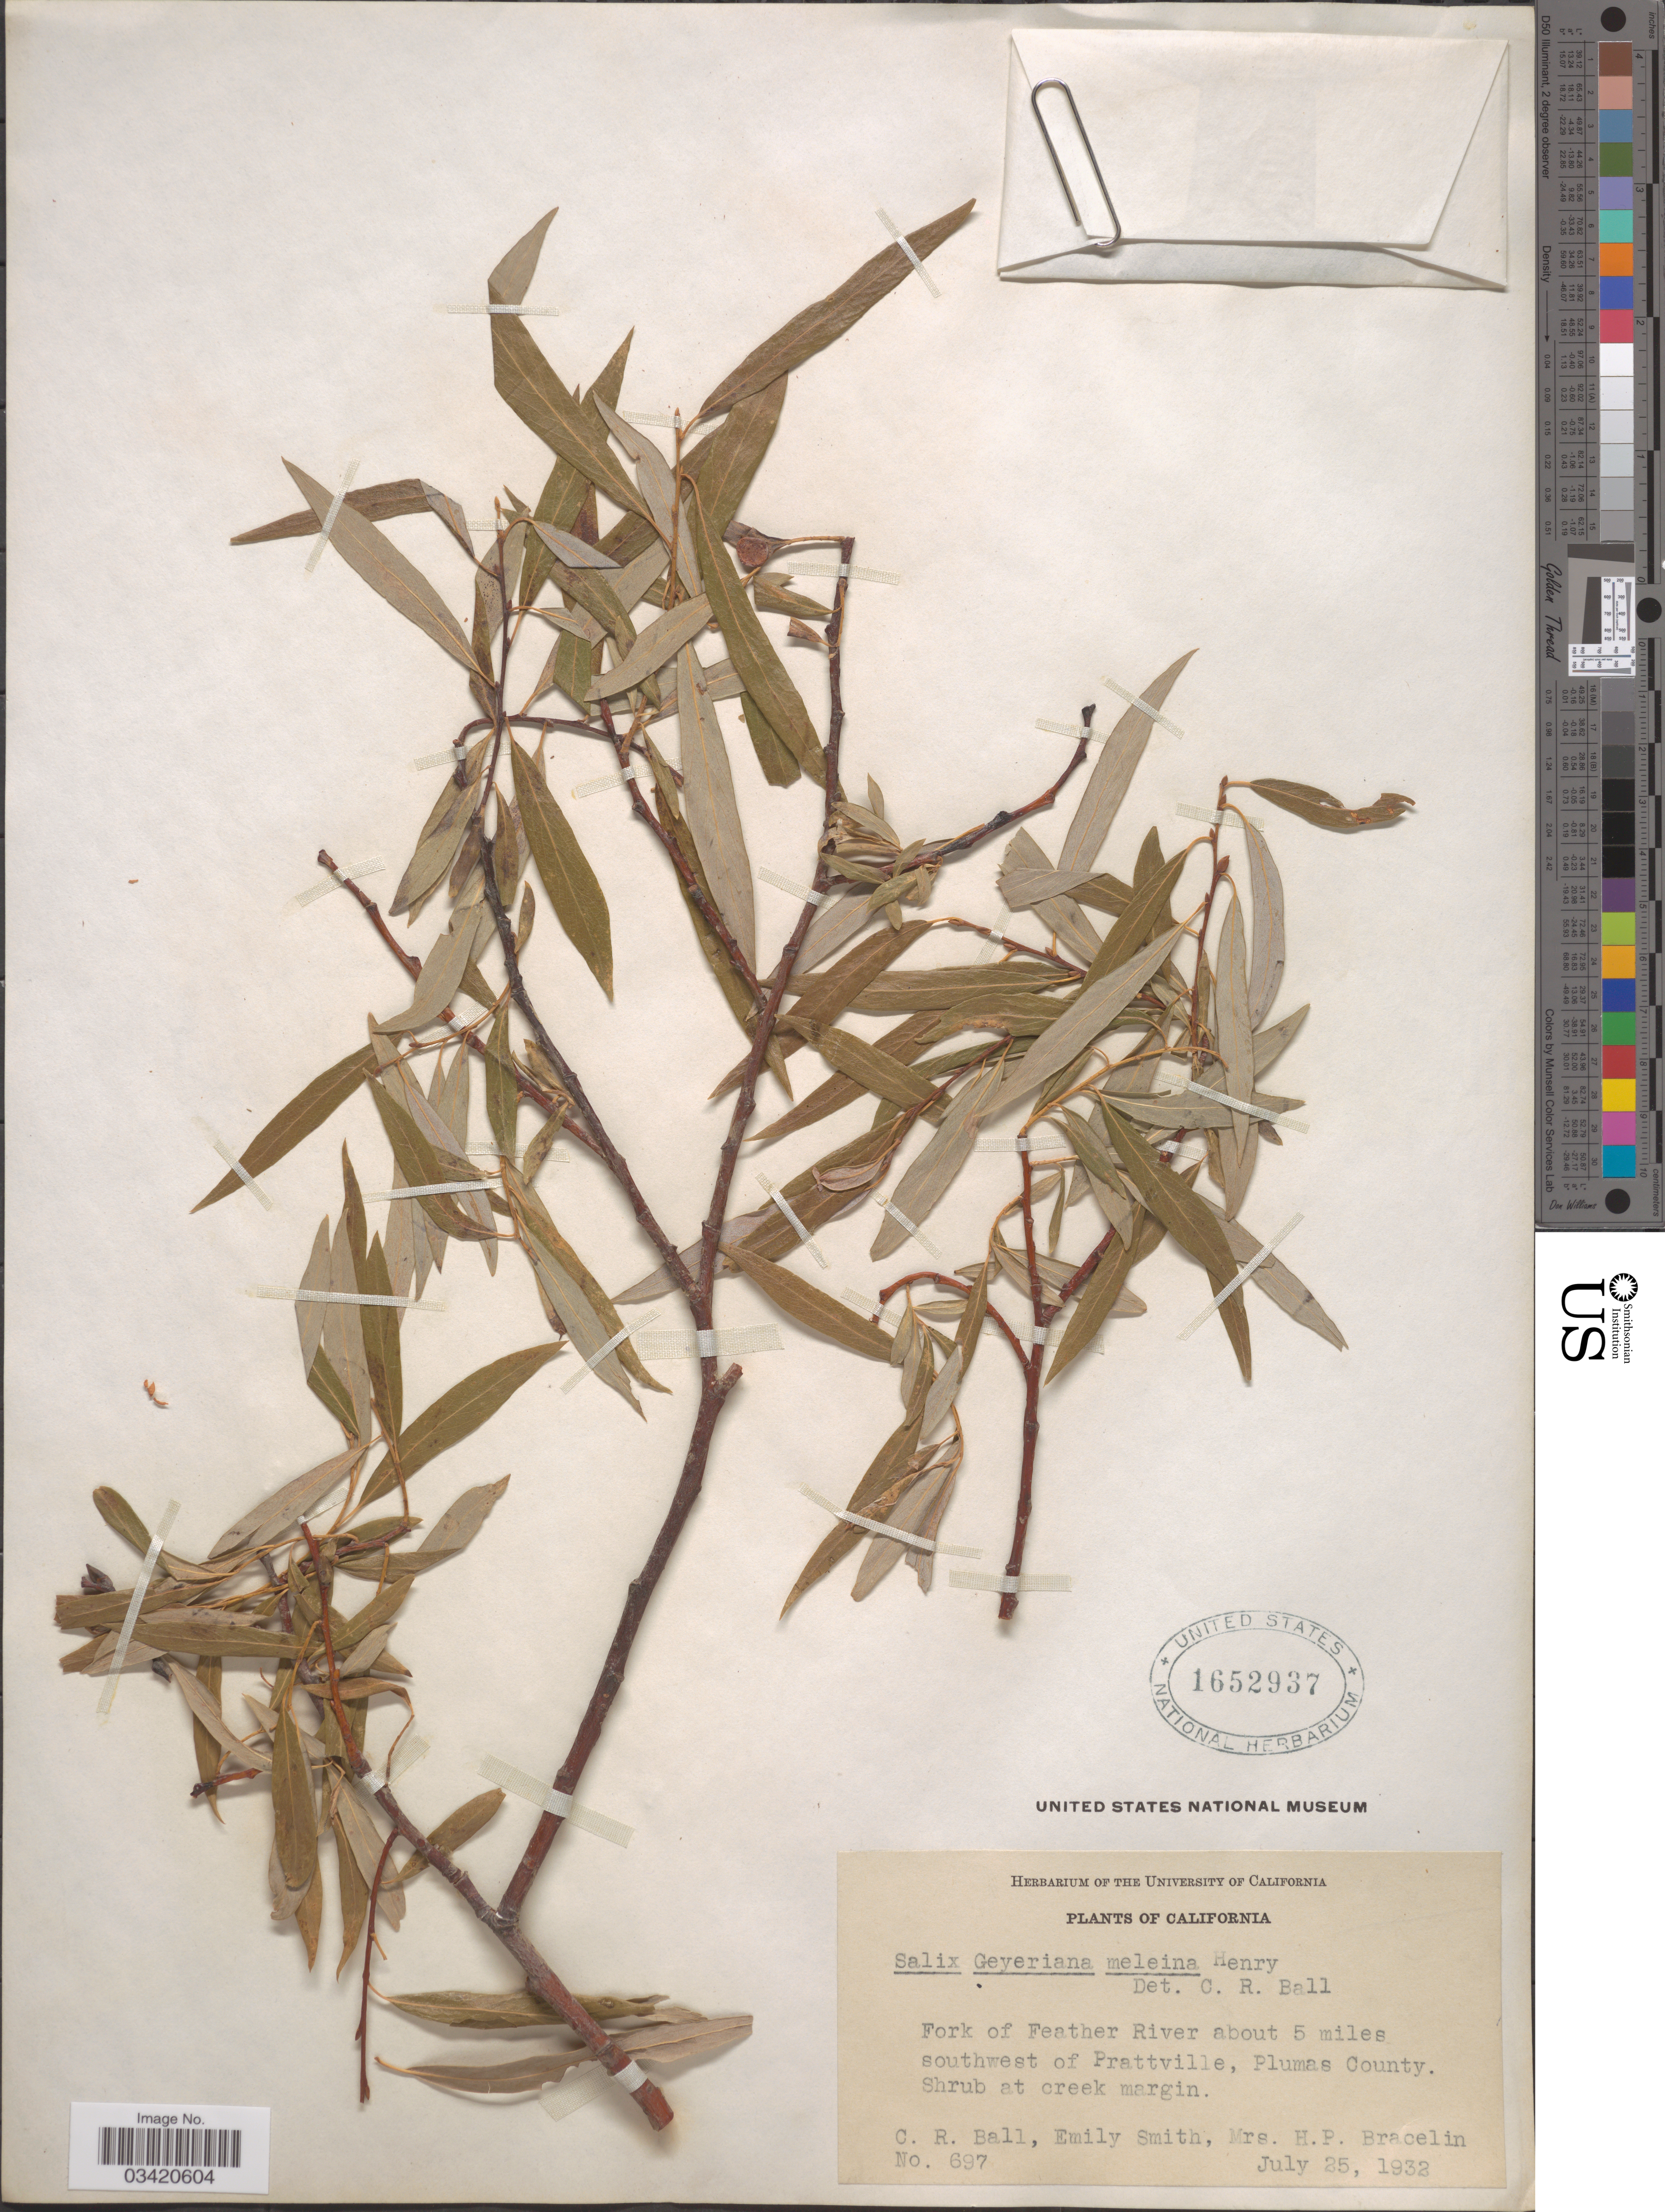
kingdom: Plantae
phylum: Tracheophyta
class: Magnoliopsida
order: Malpighiales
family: Salicaceae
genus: Salix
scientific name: Salix geyeriana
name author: Andersson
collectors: C. R. Ball, E. Smith & H. Bracelin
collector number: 697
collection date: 1932-07-25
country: United States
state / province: California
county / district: Plumas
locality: Fork of Feather River about 5 miles southwest of Prattville, Plumas County.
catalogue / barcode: US 1652937